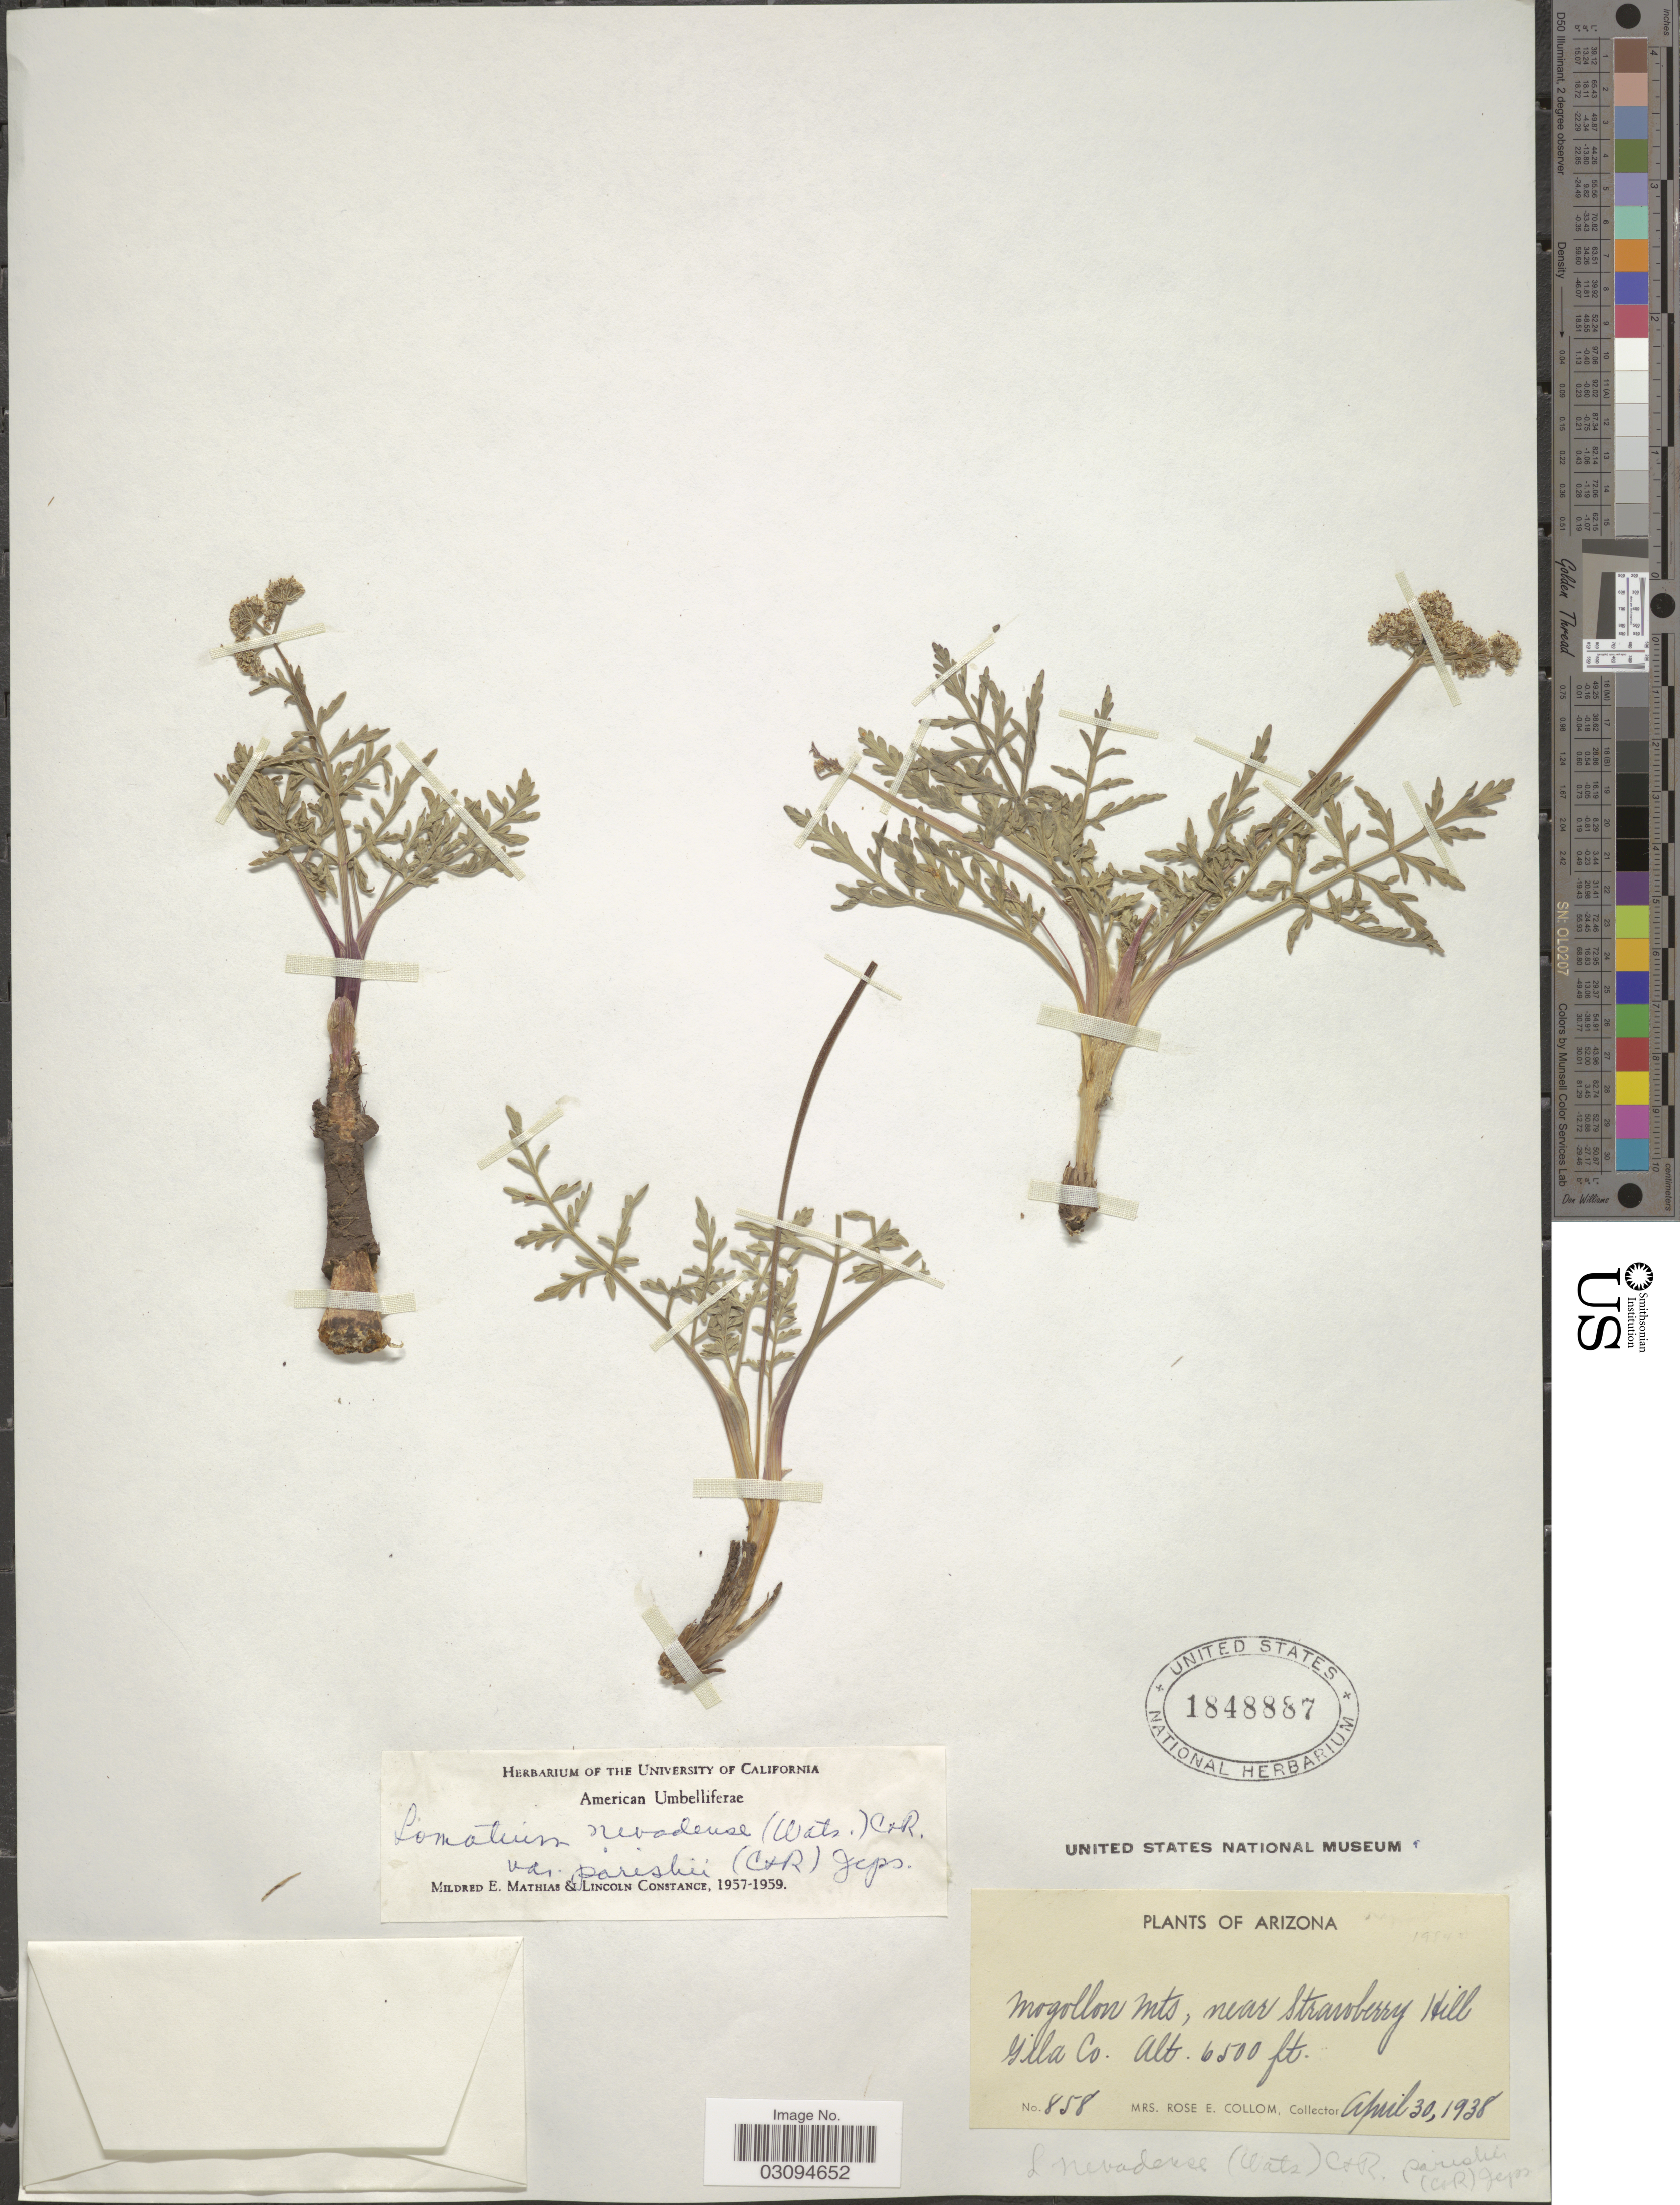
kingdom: Plantae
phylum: Tracheophyta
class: Magnoliopsida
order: Apiales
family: Apiaceae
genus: Lomatium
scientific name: Lomatium nevadense var. parishii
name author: (J.M. Coult. & Rose) Jeps.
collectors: R. E. Collom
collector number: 858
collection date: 1938-04-30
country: United States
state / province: Arizona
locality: Mogollon Mts, near Strawberry Hill. Gila Co.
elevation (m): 1981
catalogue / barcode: US 1848887